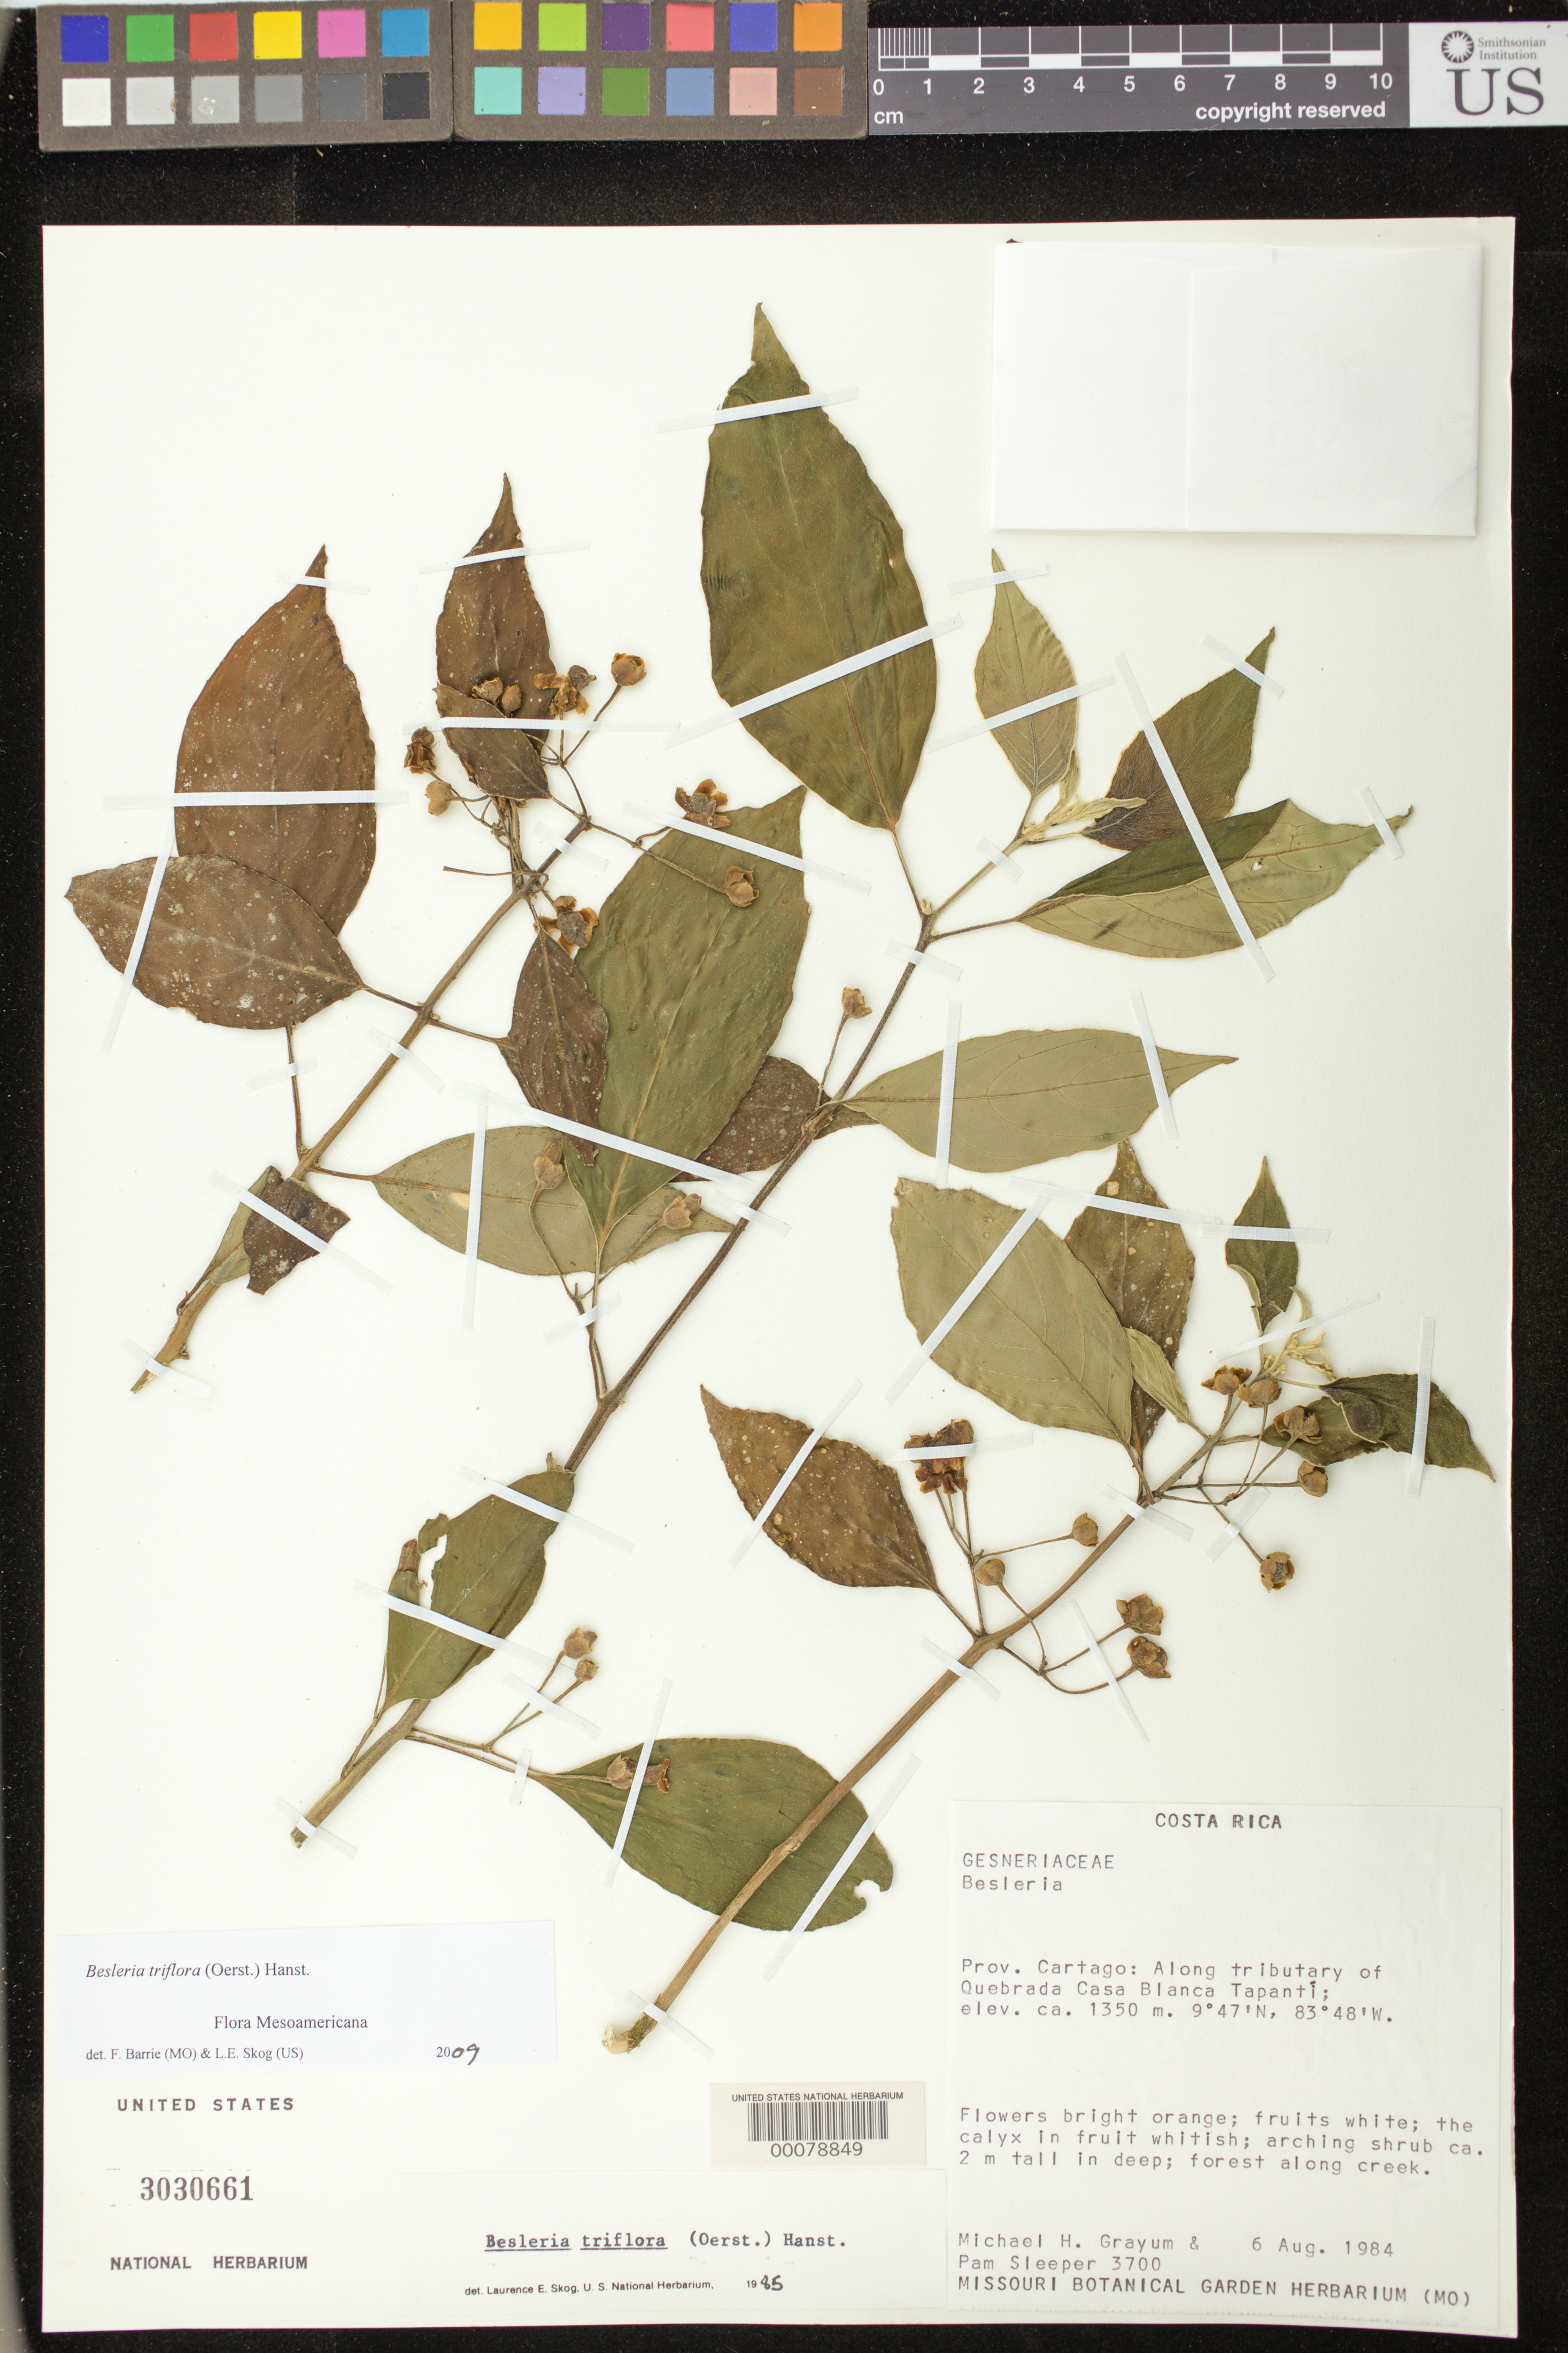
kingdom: Plantae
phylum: Tracheophyta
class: Magnoliopsida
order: Lamiales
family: Gesneriaceae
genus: Besleria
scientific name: Besleria triflora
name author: (Oerst.) Hanst.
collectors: M. H. Grayum & P. Sleeper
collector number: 3700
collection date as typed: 06 Aug 1984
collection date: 1984-08-06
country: Costa Rica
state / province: Cartago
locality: Along tributary of Quebrada Casa Blanca Tapanti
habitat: In deep forest along creek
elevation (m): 1350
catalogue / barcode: US 3030661